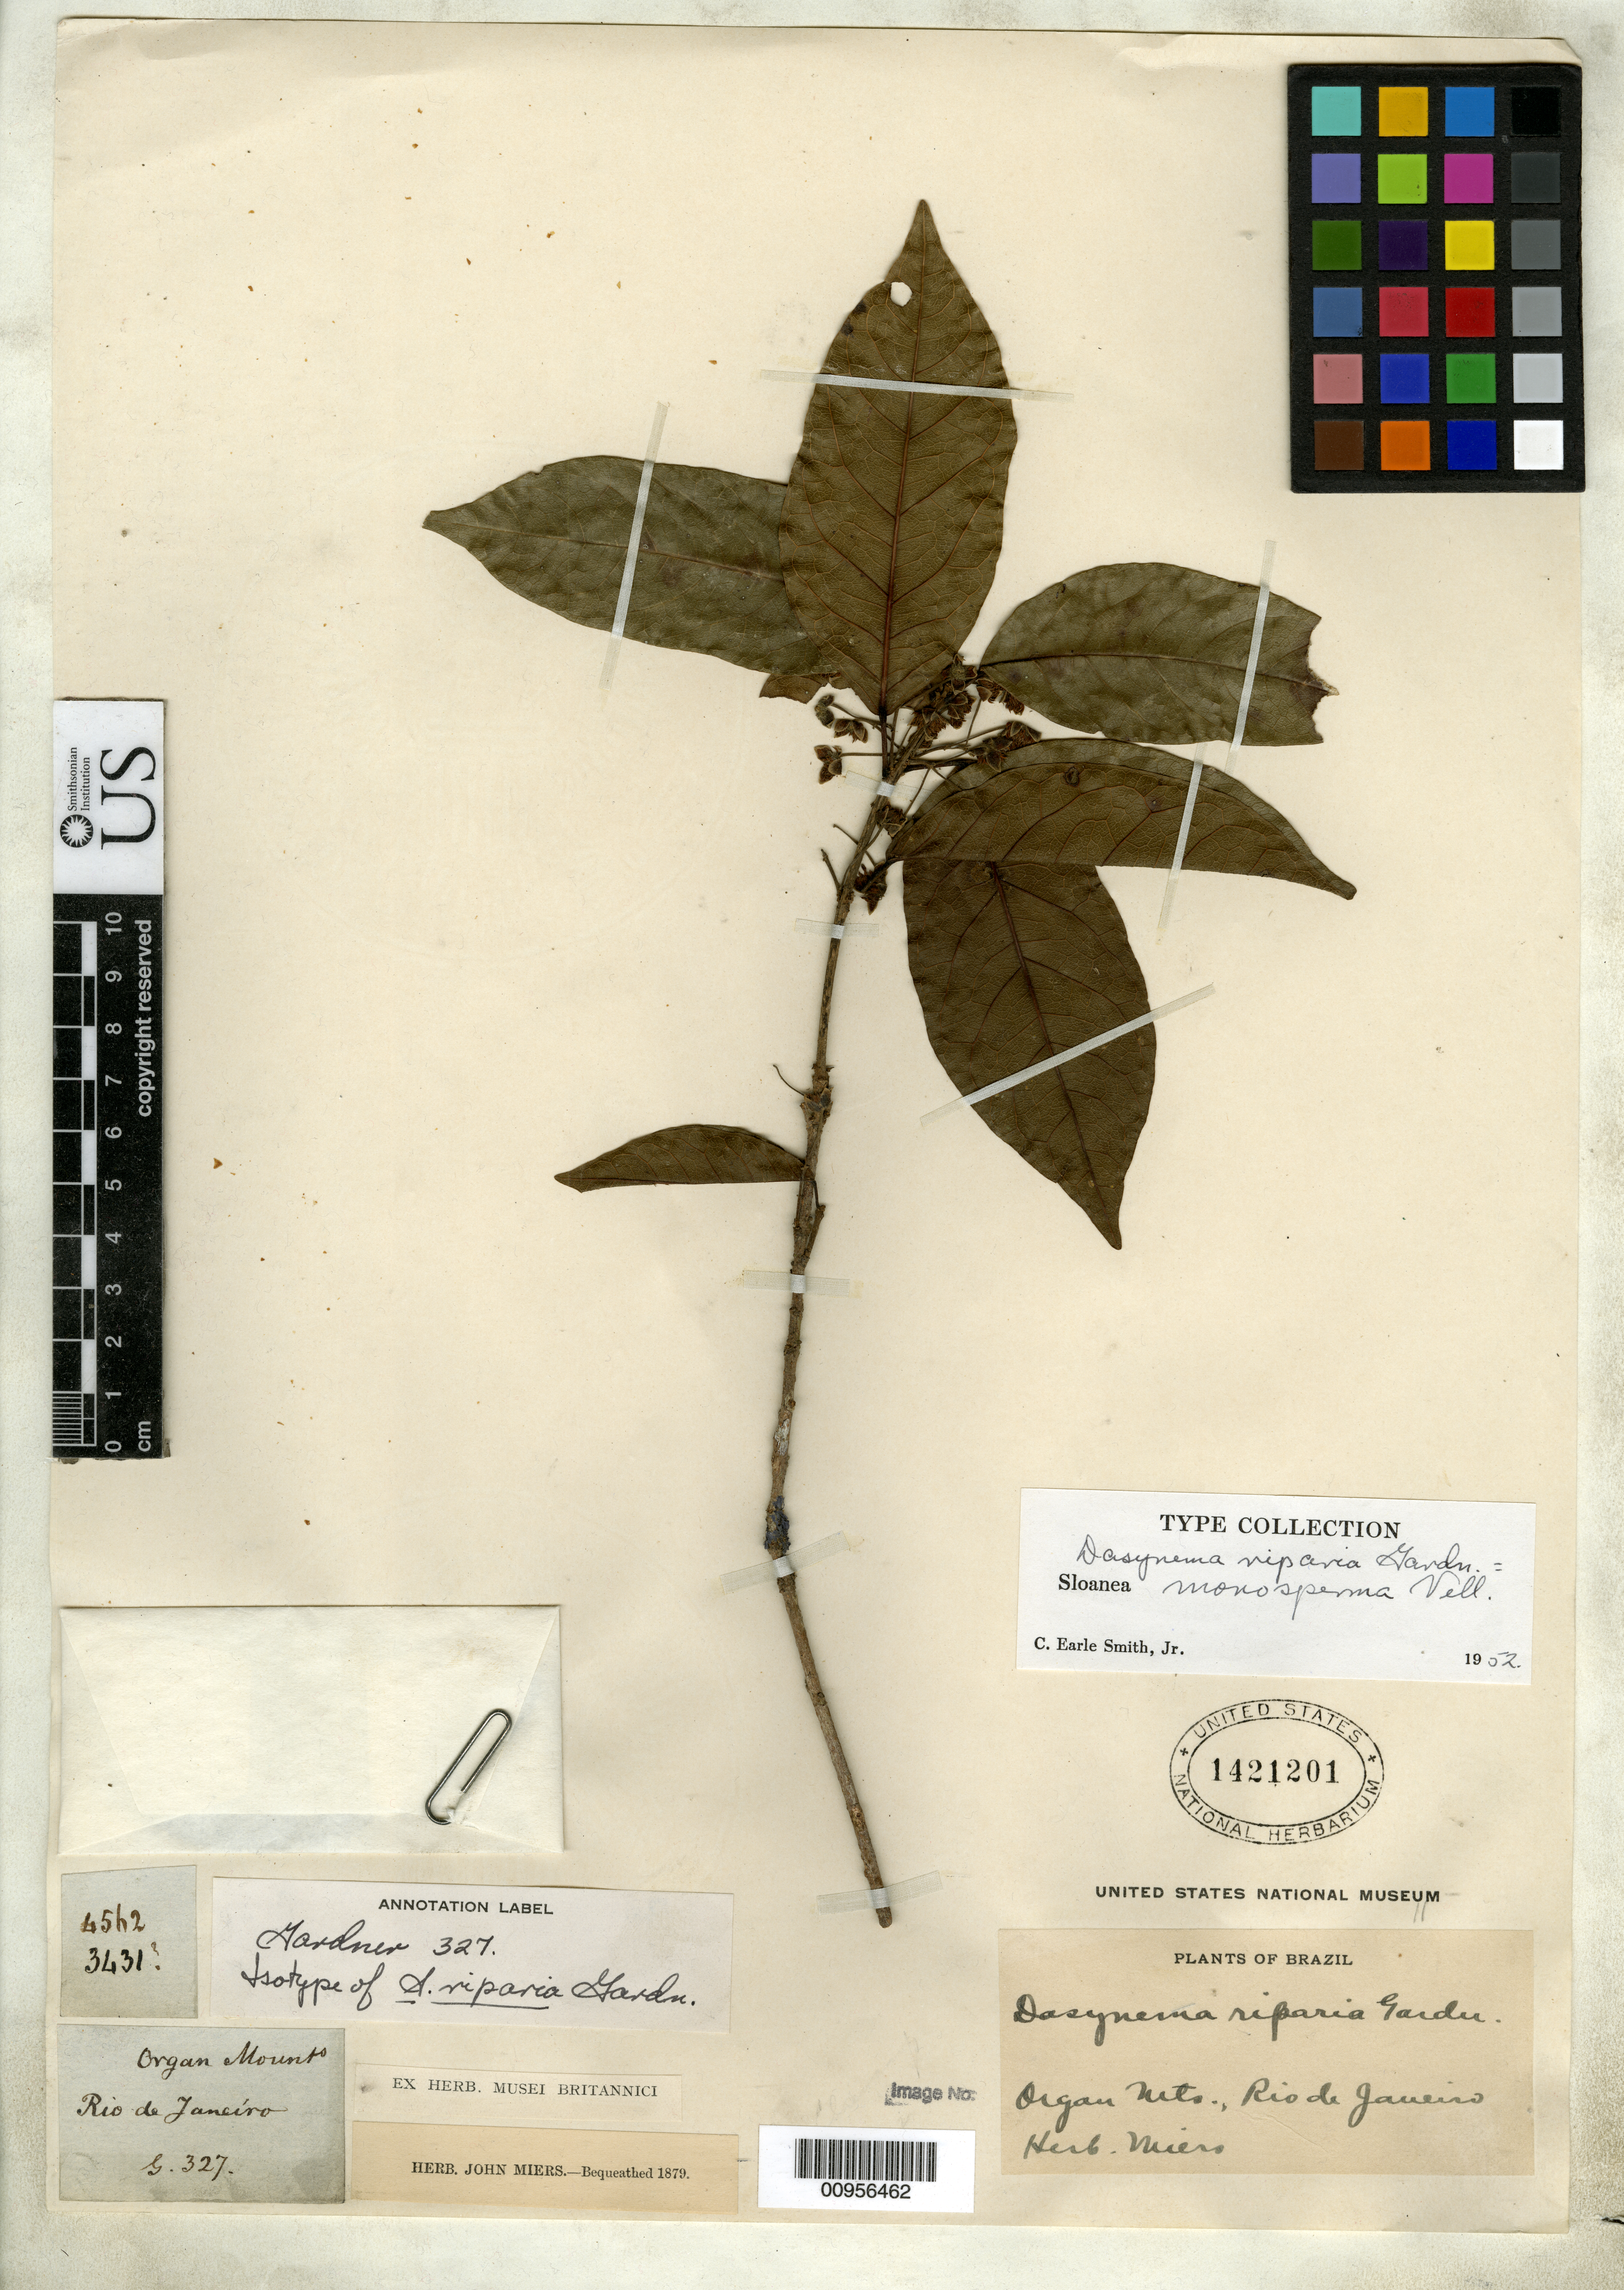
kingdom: Plantae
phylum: Tracheophyta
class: Magnoliopsida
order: Oxalidales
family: Elaeocarpaceae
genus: Dasynema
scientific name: Dasynema riparium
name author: Gardner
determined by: Smith, C. E., Jr.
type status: Isotype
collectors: G. Gardner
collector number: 327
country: Brazil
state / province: Rio de Janeiro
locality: Organ Mts.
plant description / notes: Specific epithet published as "riparia".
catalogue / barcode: US 1421201